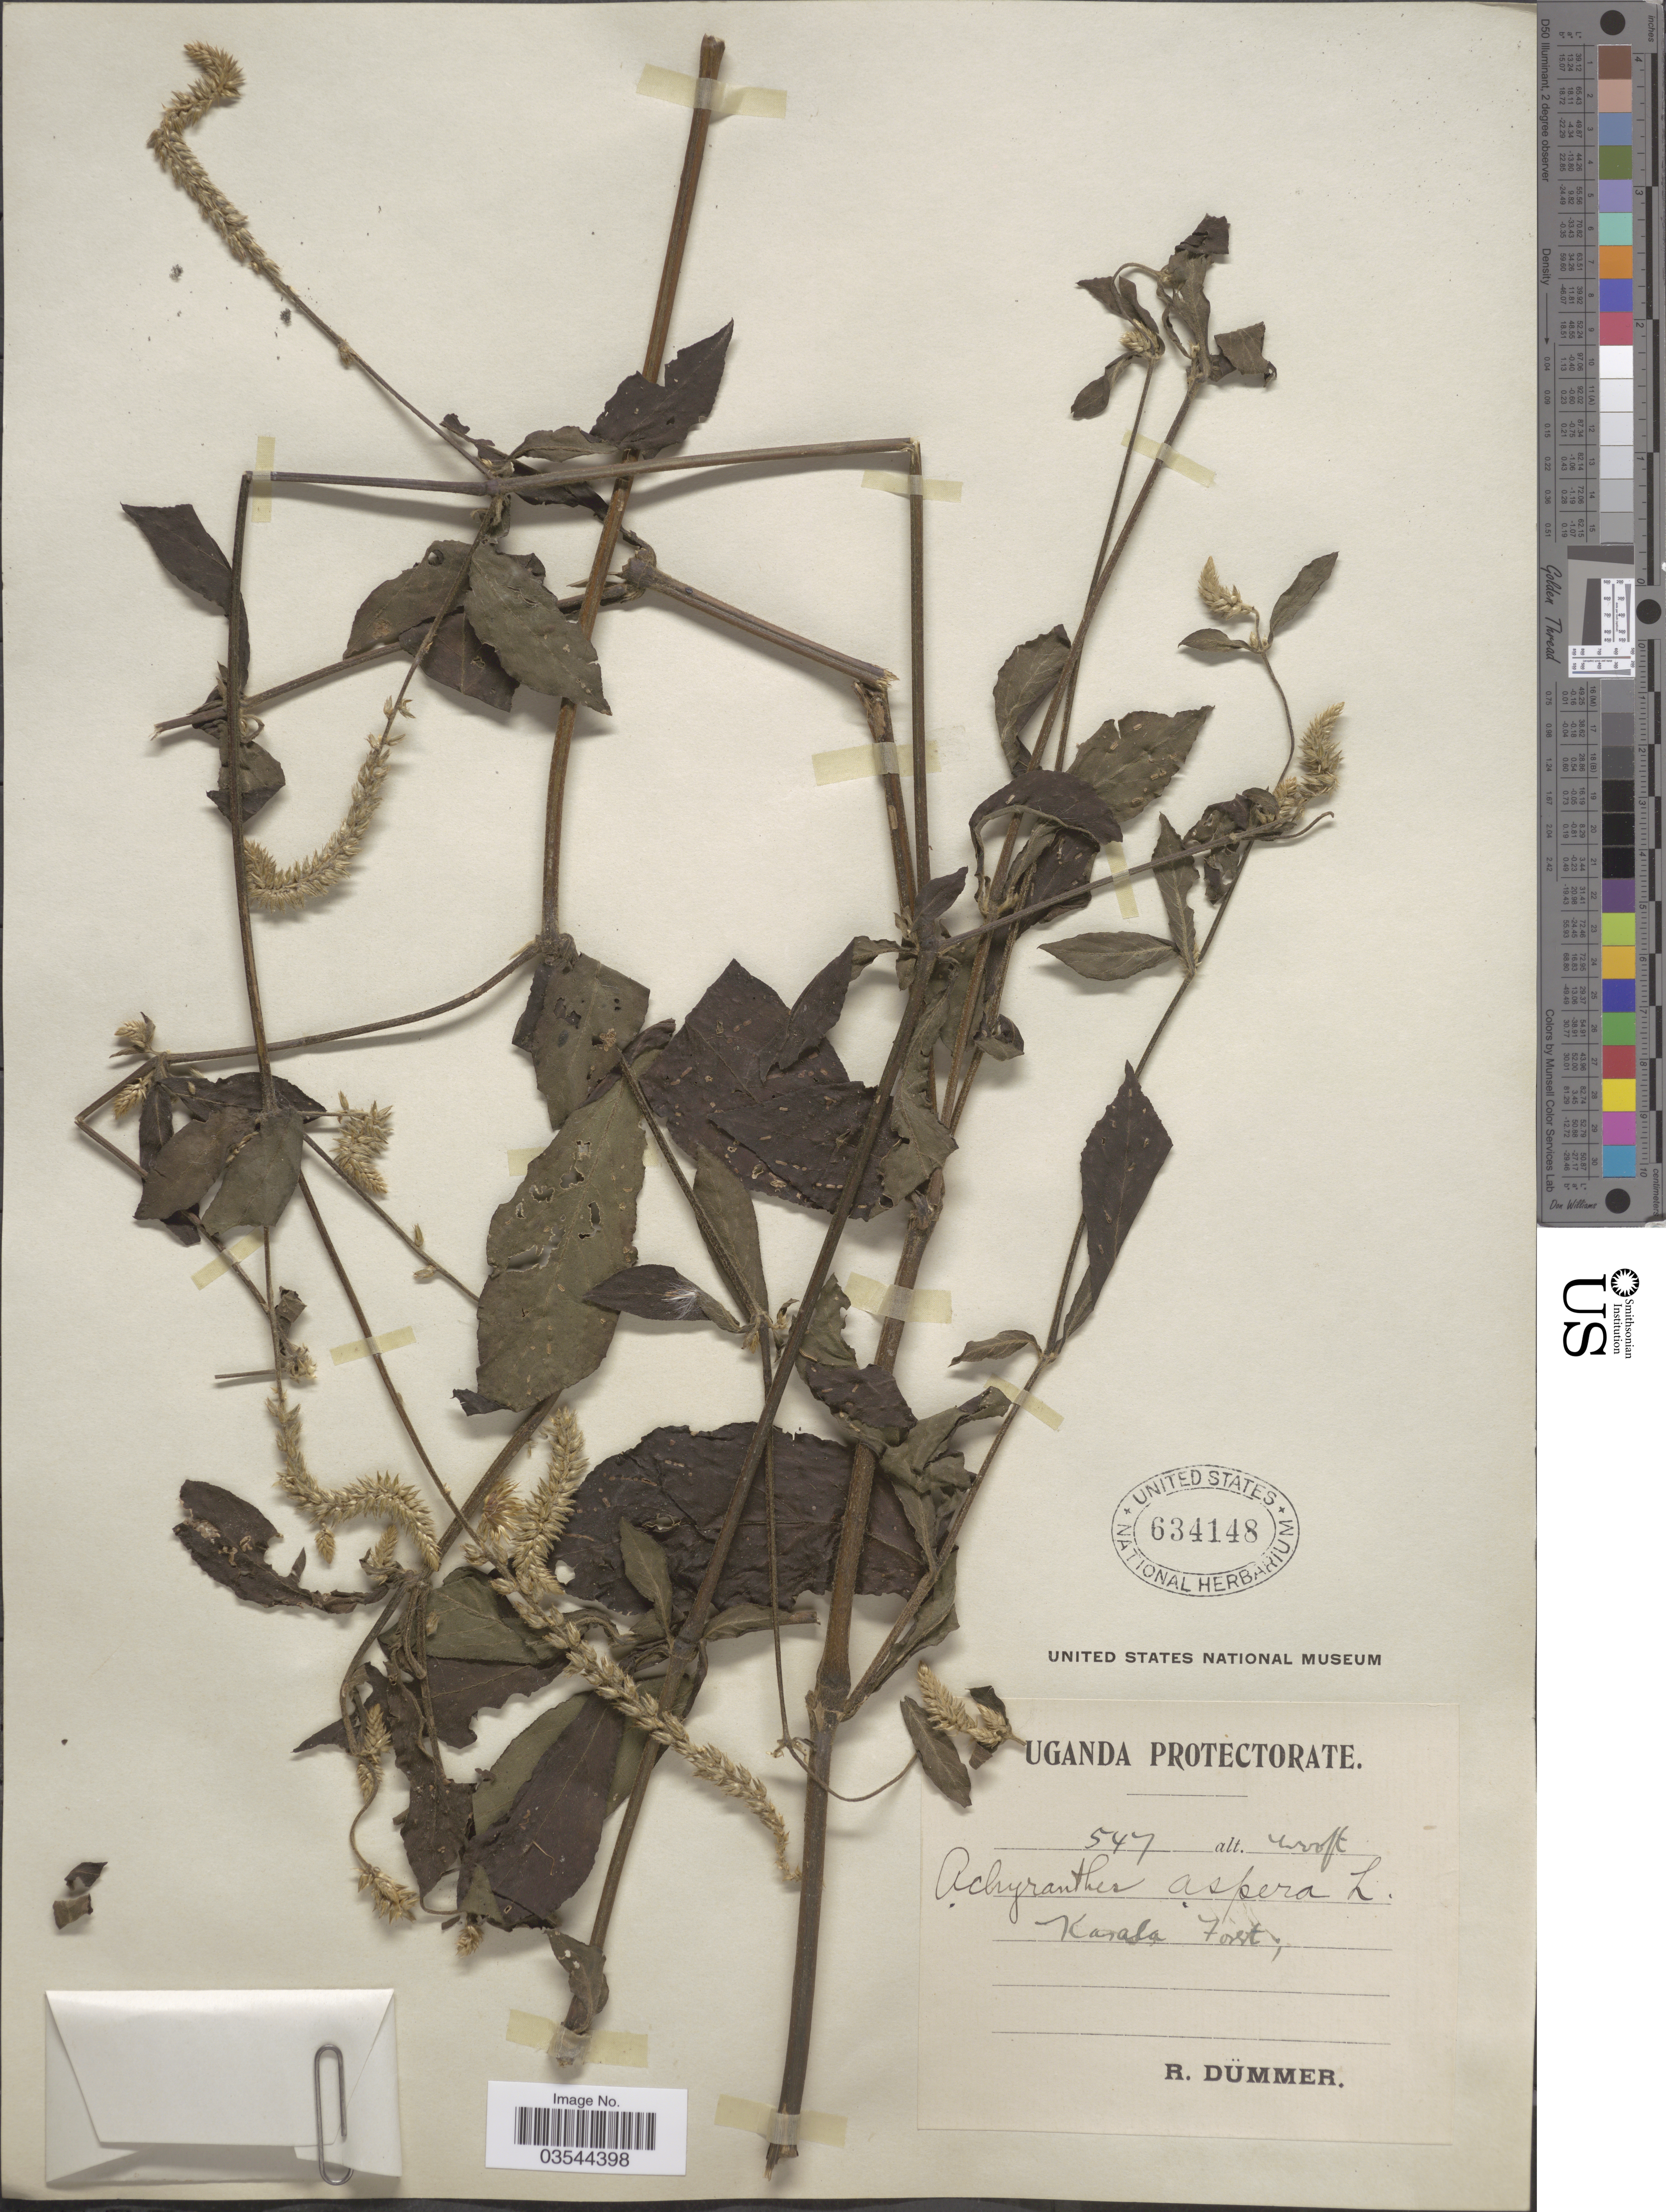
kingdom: Plantae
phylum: Tracheophyta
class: Magnoliopsida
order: Caryophyllales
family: Amaranthaceae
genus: Achyranthes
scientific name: Achyranthes aspera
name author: L.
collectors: R. A. Dümmer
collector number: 547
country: Uganda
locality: Kasala Forest.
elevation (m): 1219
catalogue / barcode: US 634148